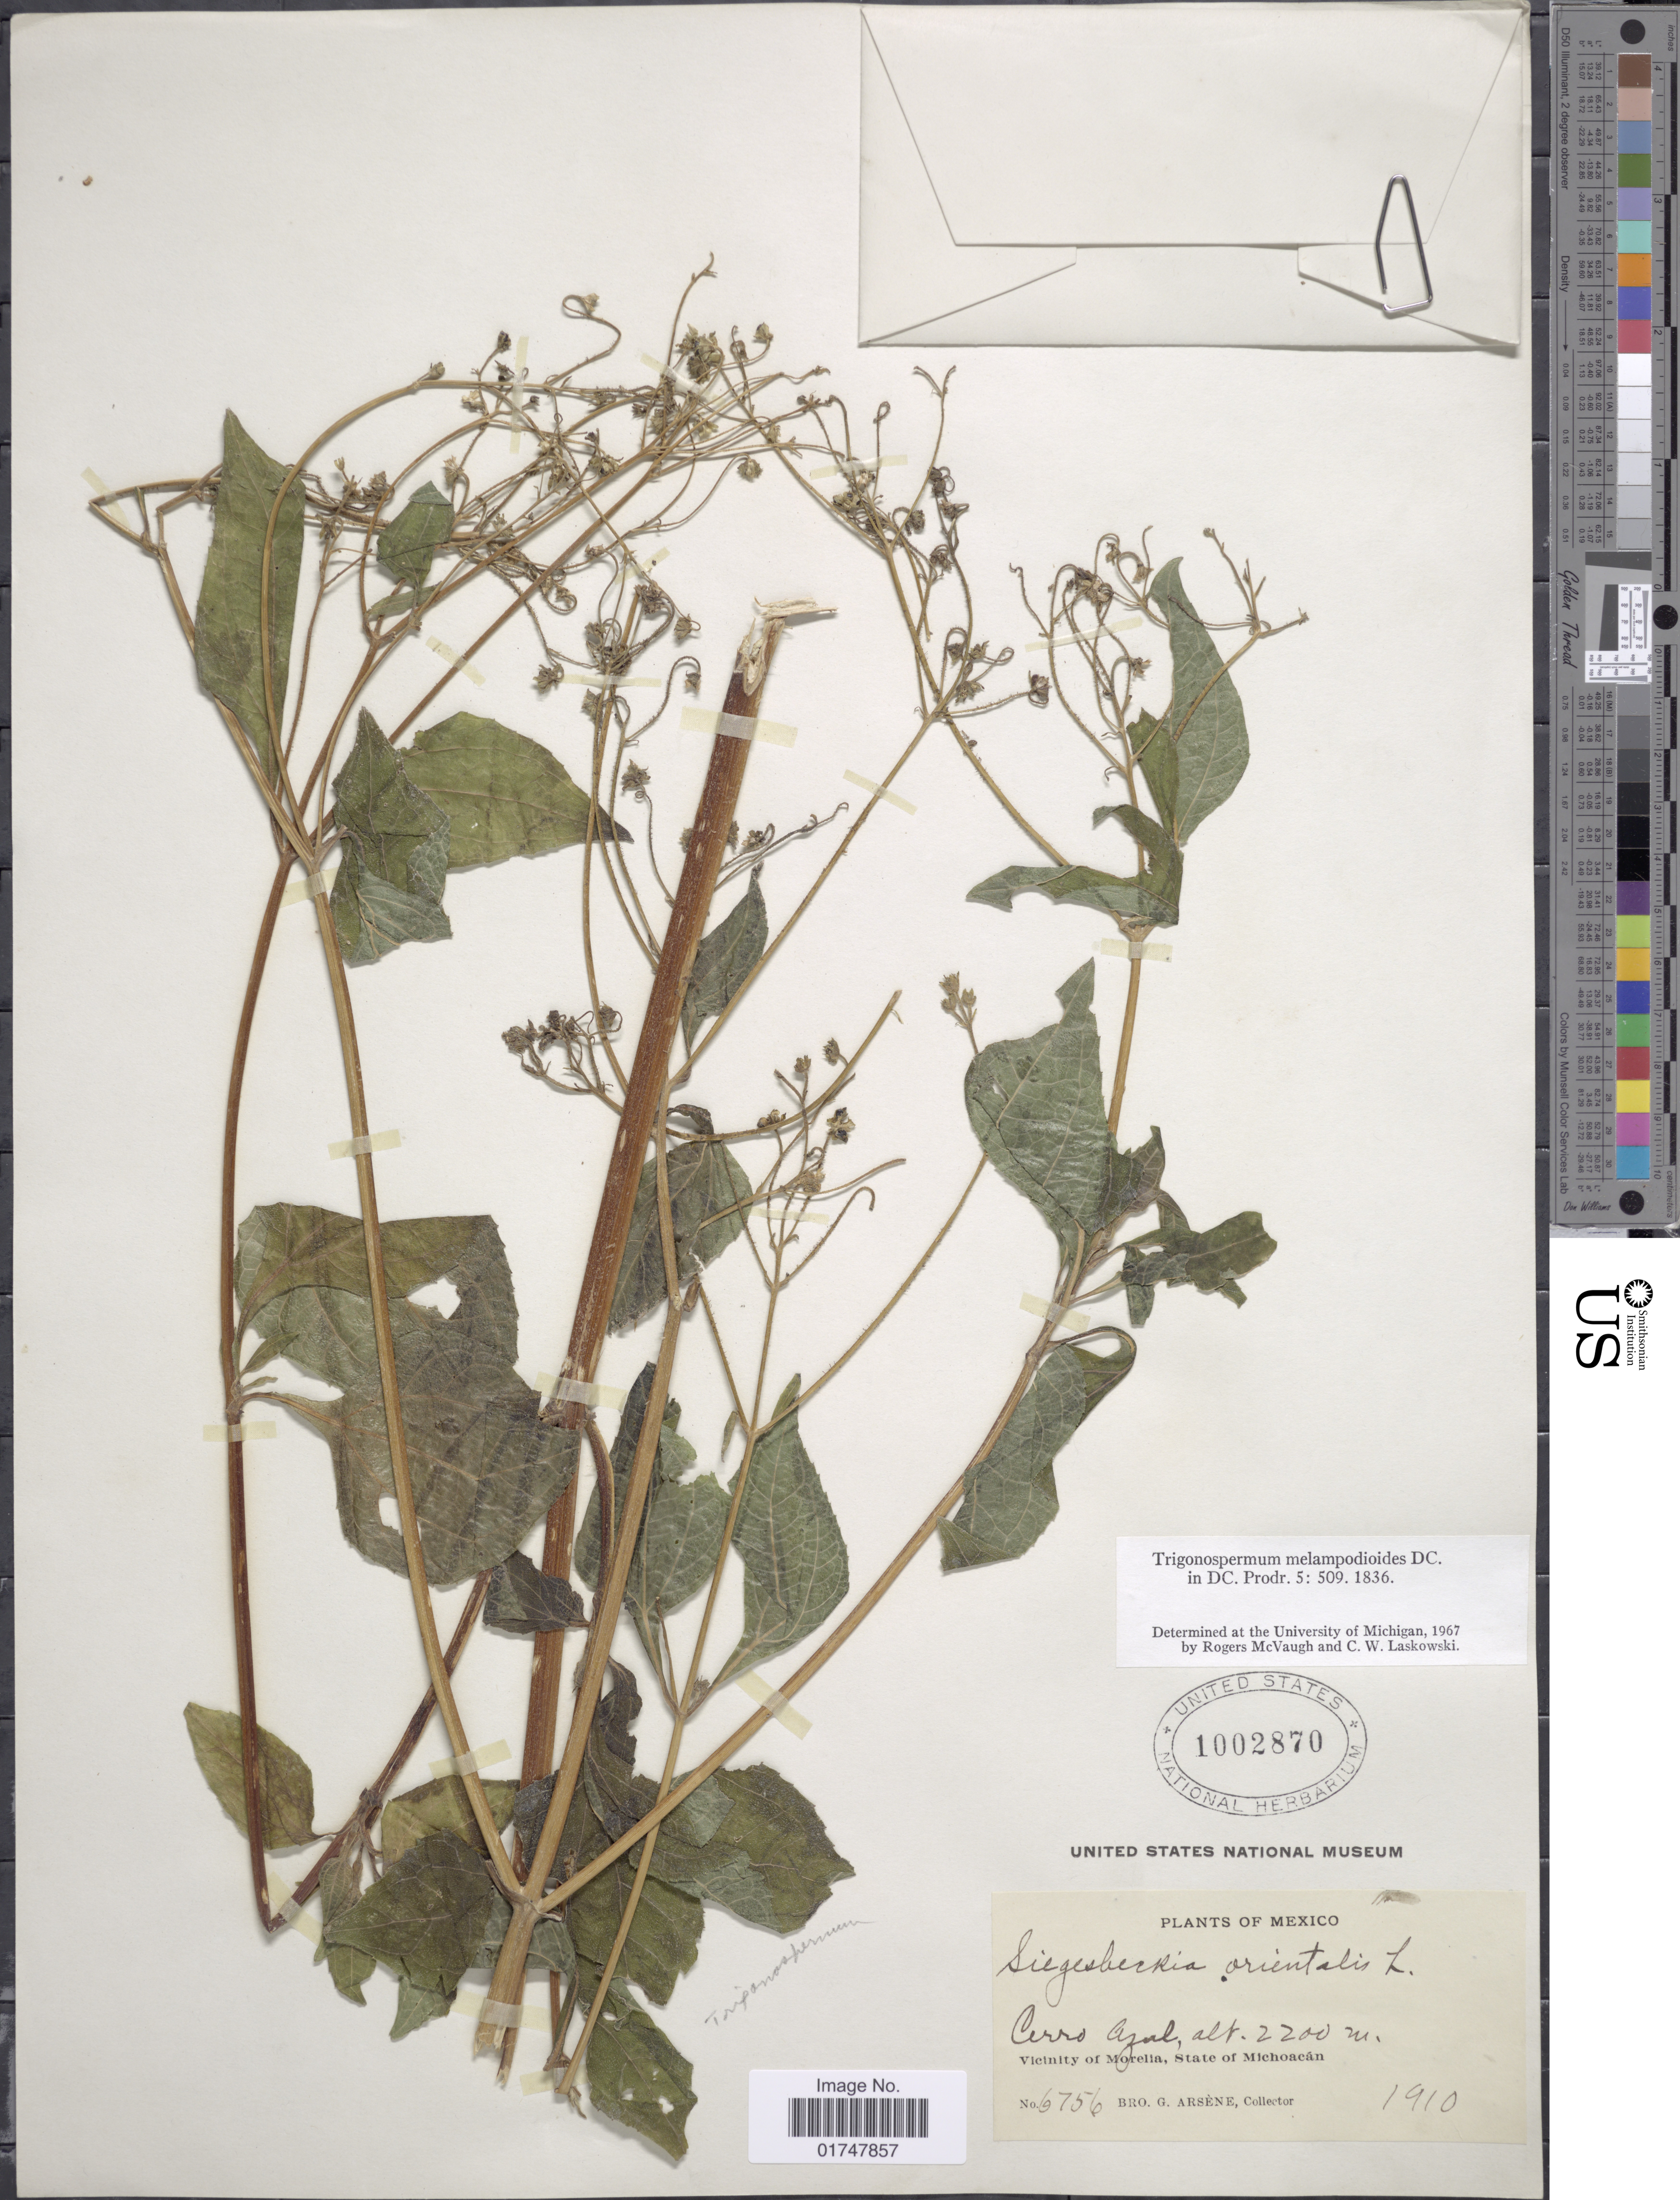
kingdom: Plantae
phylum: Tracheophyta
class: Magnoliopsida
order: Asterales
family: Asteraceae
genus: Trigonospermum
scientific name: Trigonospermum melampodioides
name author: DC.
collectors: Bro. G. Arsène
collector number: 6756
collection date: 1910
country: Mexico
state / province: Michoacán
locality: Cerro Azul, vicinity of Morelia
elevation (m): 2200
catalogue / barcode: US 1002870